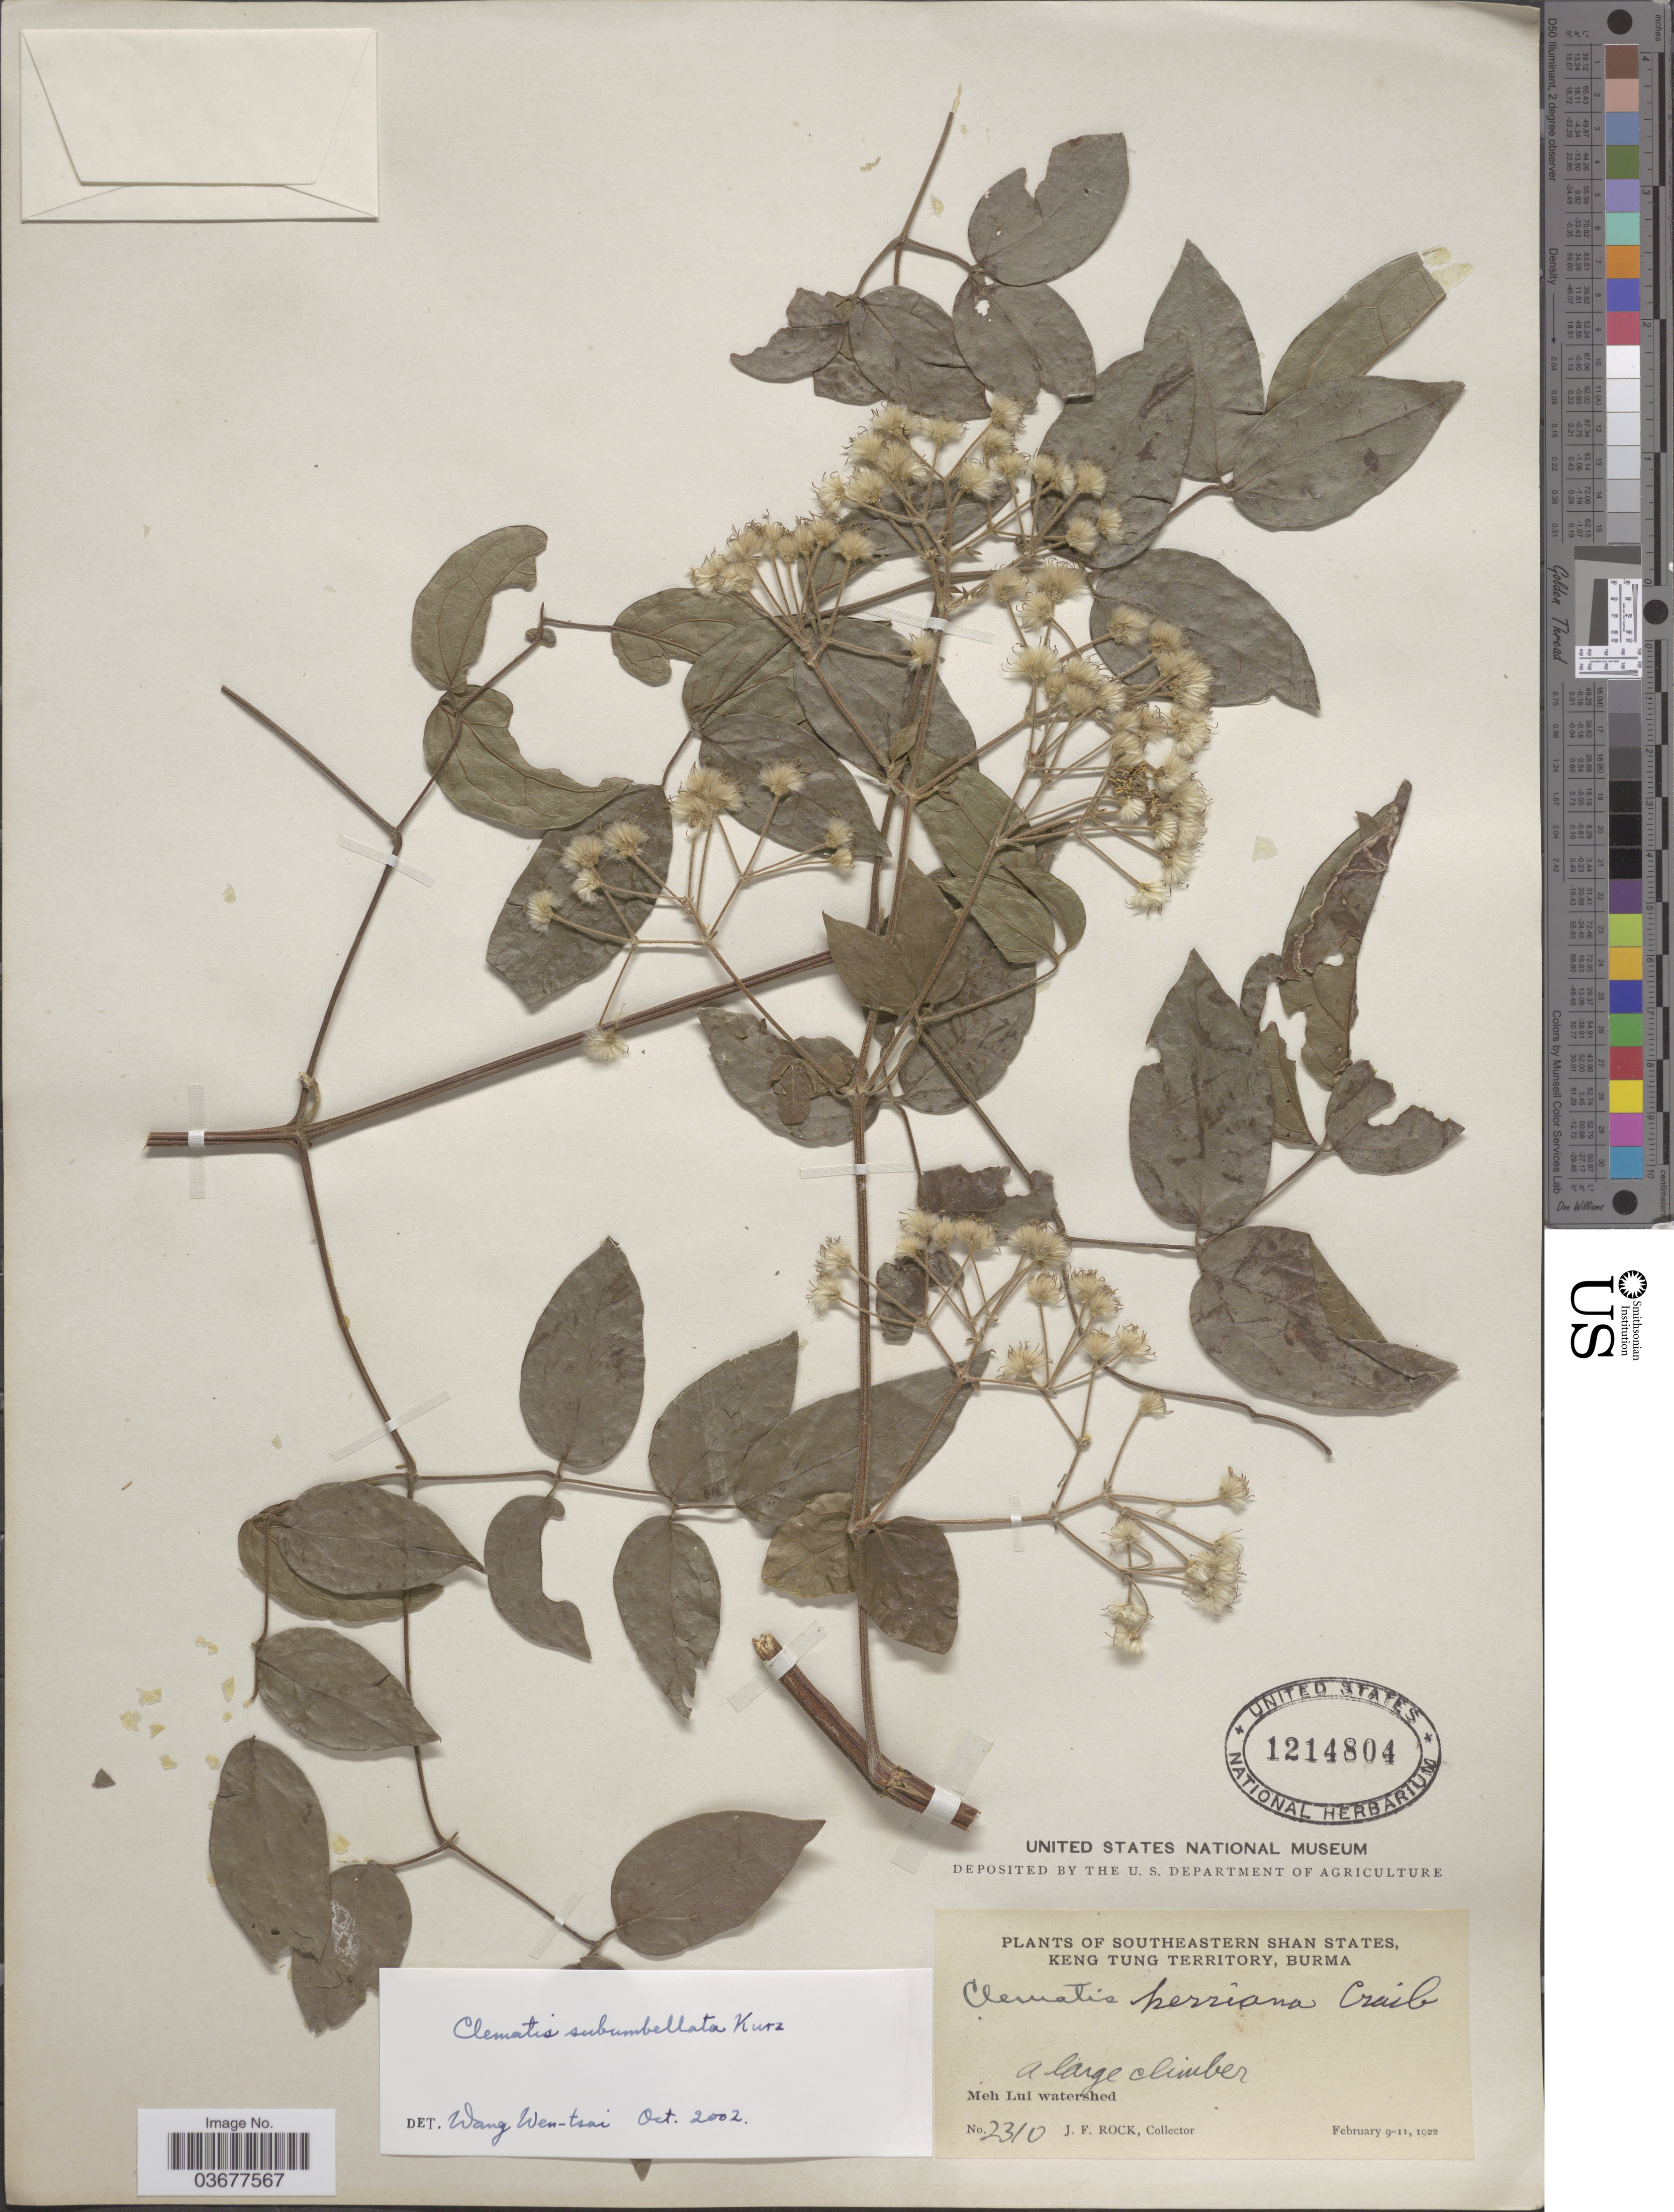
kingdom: Plantae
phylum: Tracheophyta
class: Magnoliopsida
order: Ranunculales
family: Ranunculaceae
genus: Clematis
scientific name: Clematis subumbellata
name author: Kurz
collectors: J. Rock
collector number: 2310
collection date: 1922-02-09/1922-02-11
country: Myanmar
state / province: Shan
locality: Southeastern Shan States, Keng Tung Territory, Burma. Meh Lui watershed.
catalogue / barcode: US 1214804